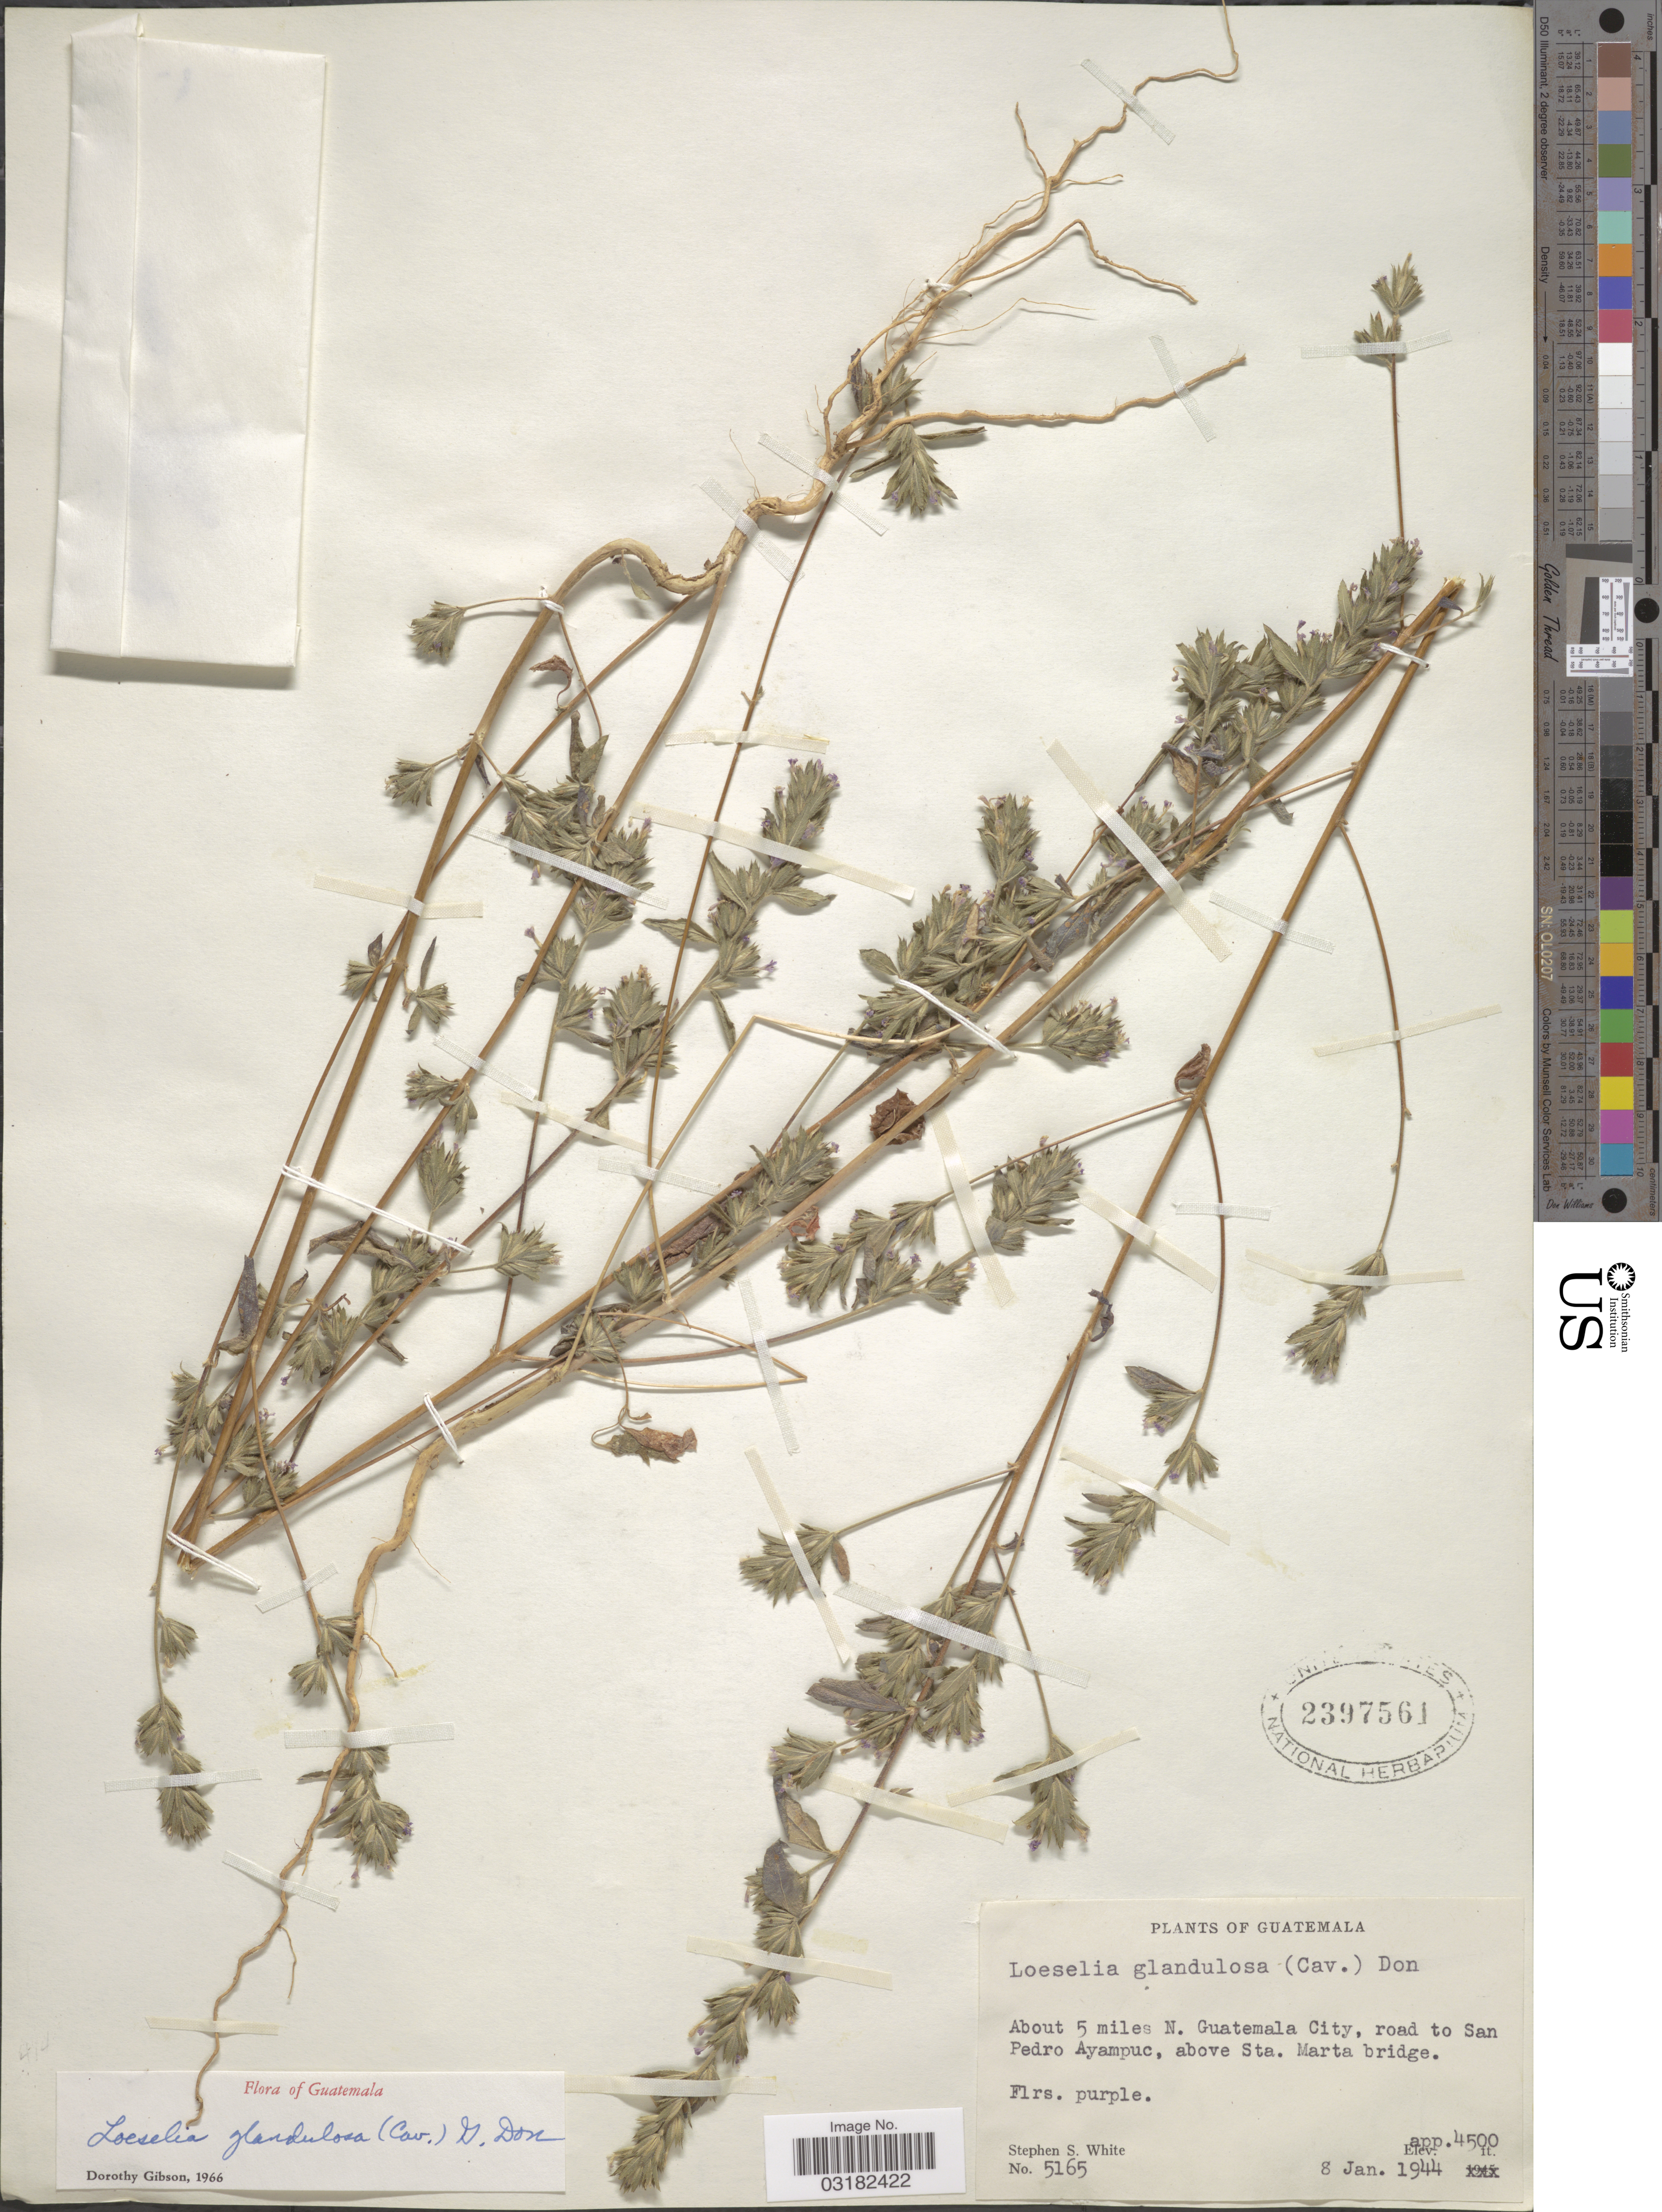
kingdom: Plantae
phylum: Tracheophyta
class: Magnoliopsida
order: Ericales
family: Polemoniaceae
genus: Loeselia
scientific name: Loeselia glandulosa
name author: (Cav.) G. Don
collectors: S. S. White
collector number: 5165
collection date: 1944-01-08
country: Guatemala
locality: About 5 miles N. Guatemala City, road to San Pedro Ayampuc, above Sta. Marta bridge.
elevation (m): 1372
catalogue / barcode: US 2397561